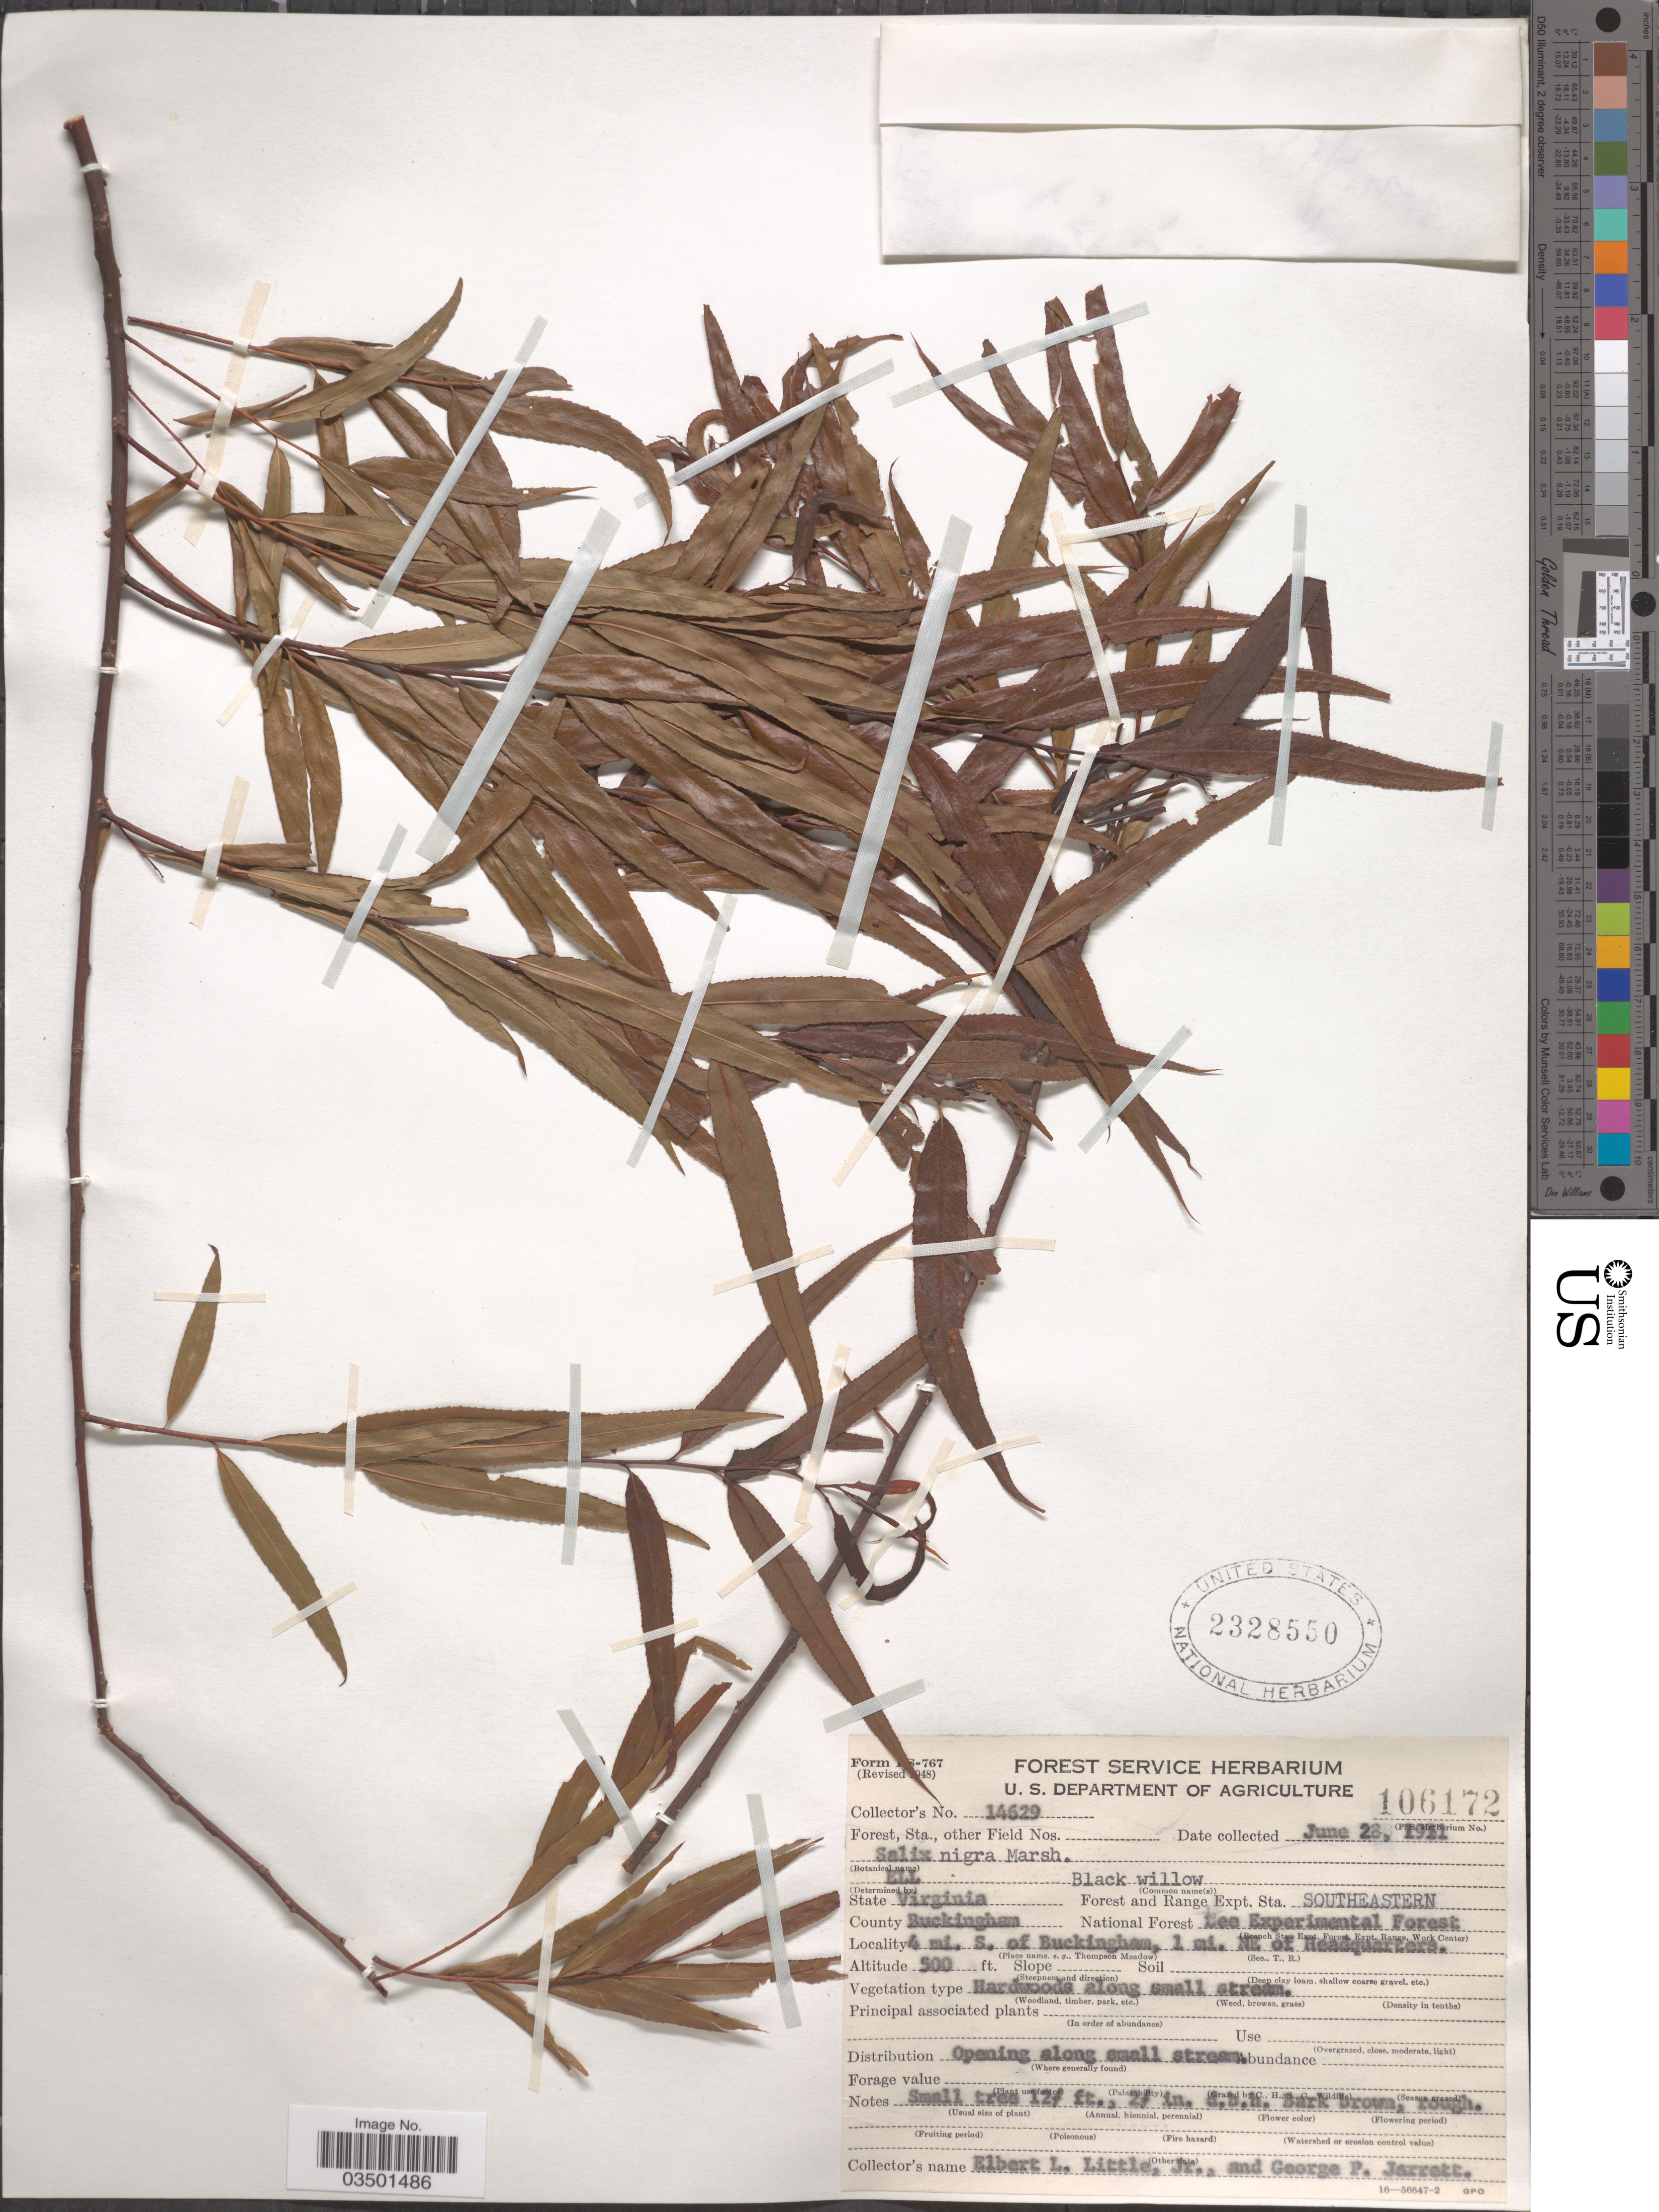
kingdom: Plantae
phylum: Tracheophyta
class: Magnoliopsida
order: Malpighiales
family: Salicaceae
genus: Salix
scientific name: Salix nigra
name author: Marshall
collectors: E. L. Little & G. Jarrett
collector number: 14629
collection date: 1911-06-28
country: United States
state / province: Virginia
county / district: Buckingham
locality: Forest and Range Expt. Sta. Southeastern, County Buckingham, National Forest tee Experimental Forest, 4 mi. S. of Buckingham, 1 mi. NE of Headquarters.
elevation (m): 152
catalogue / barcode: US 2328550